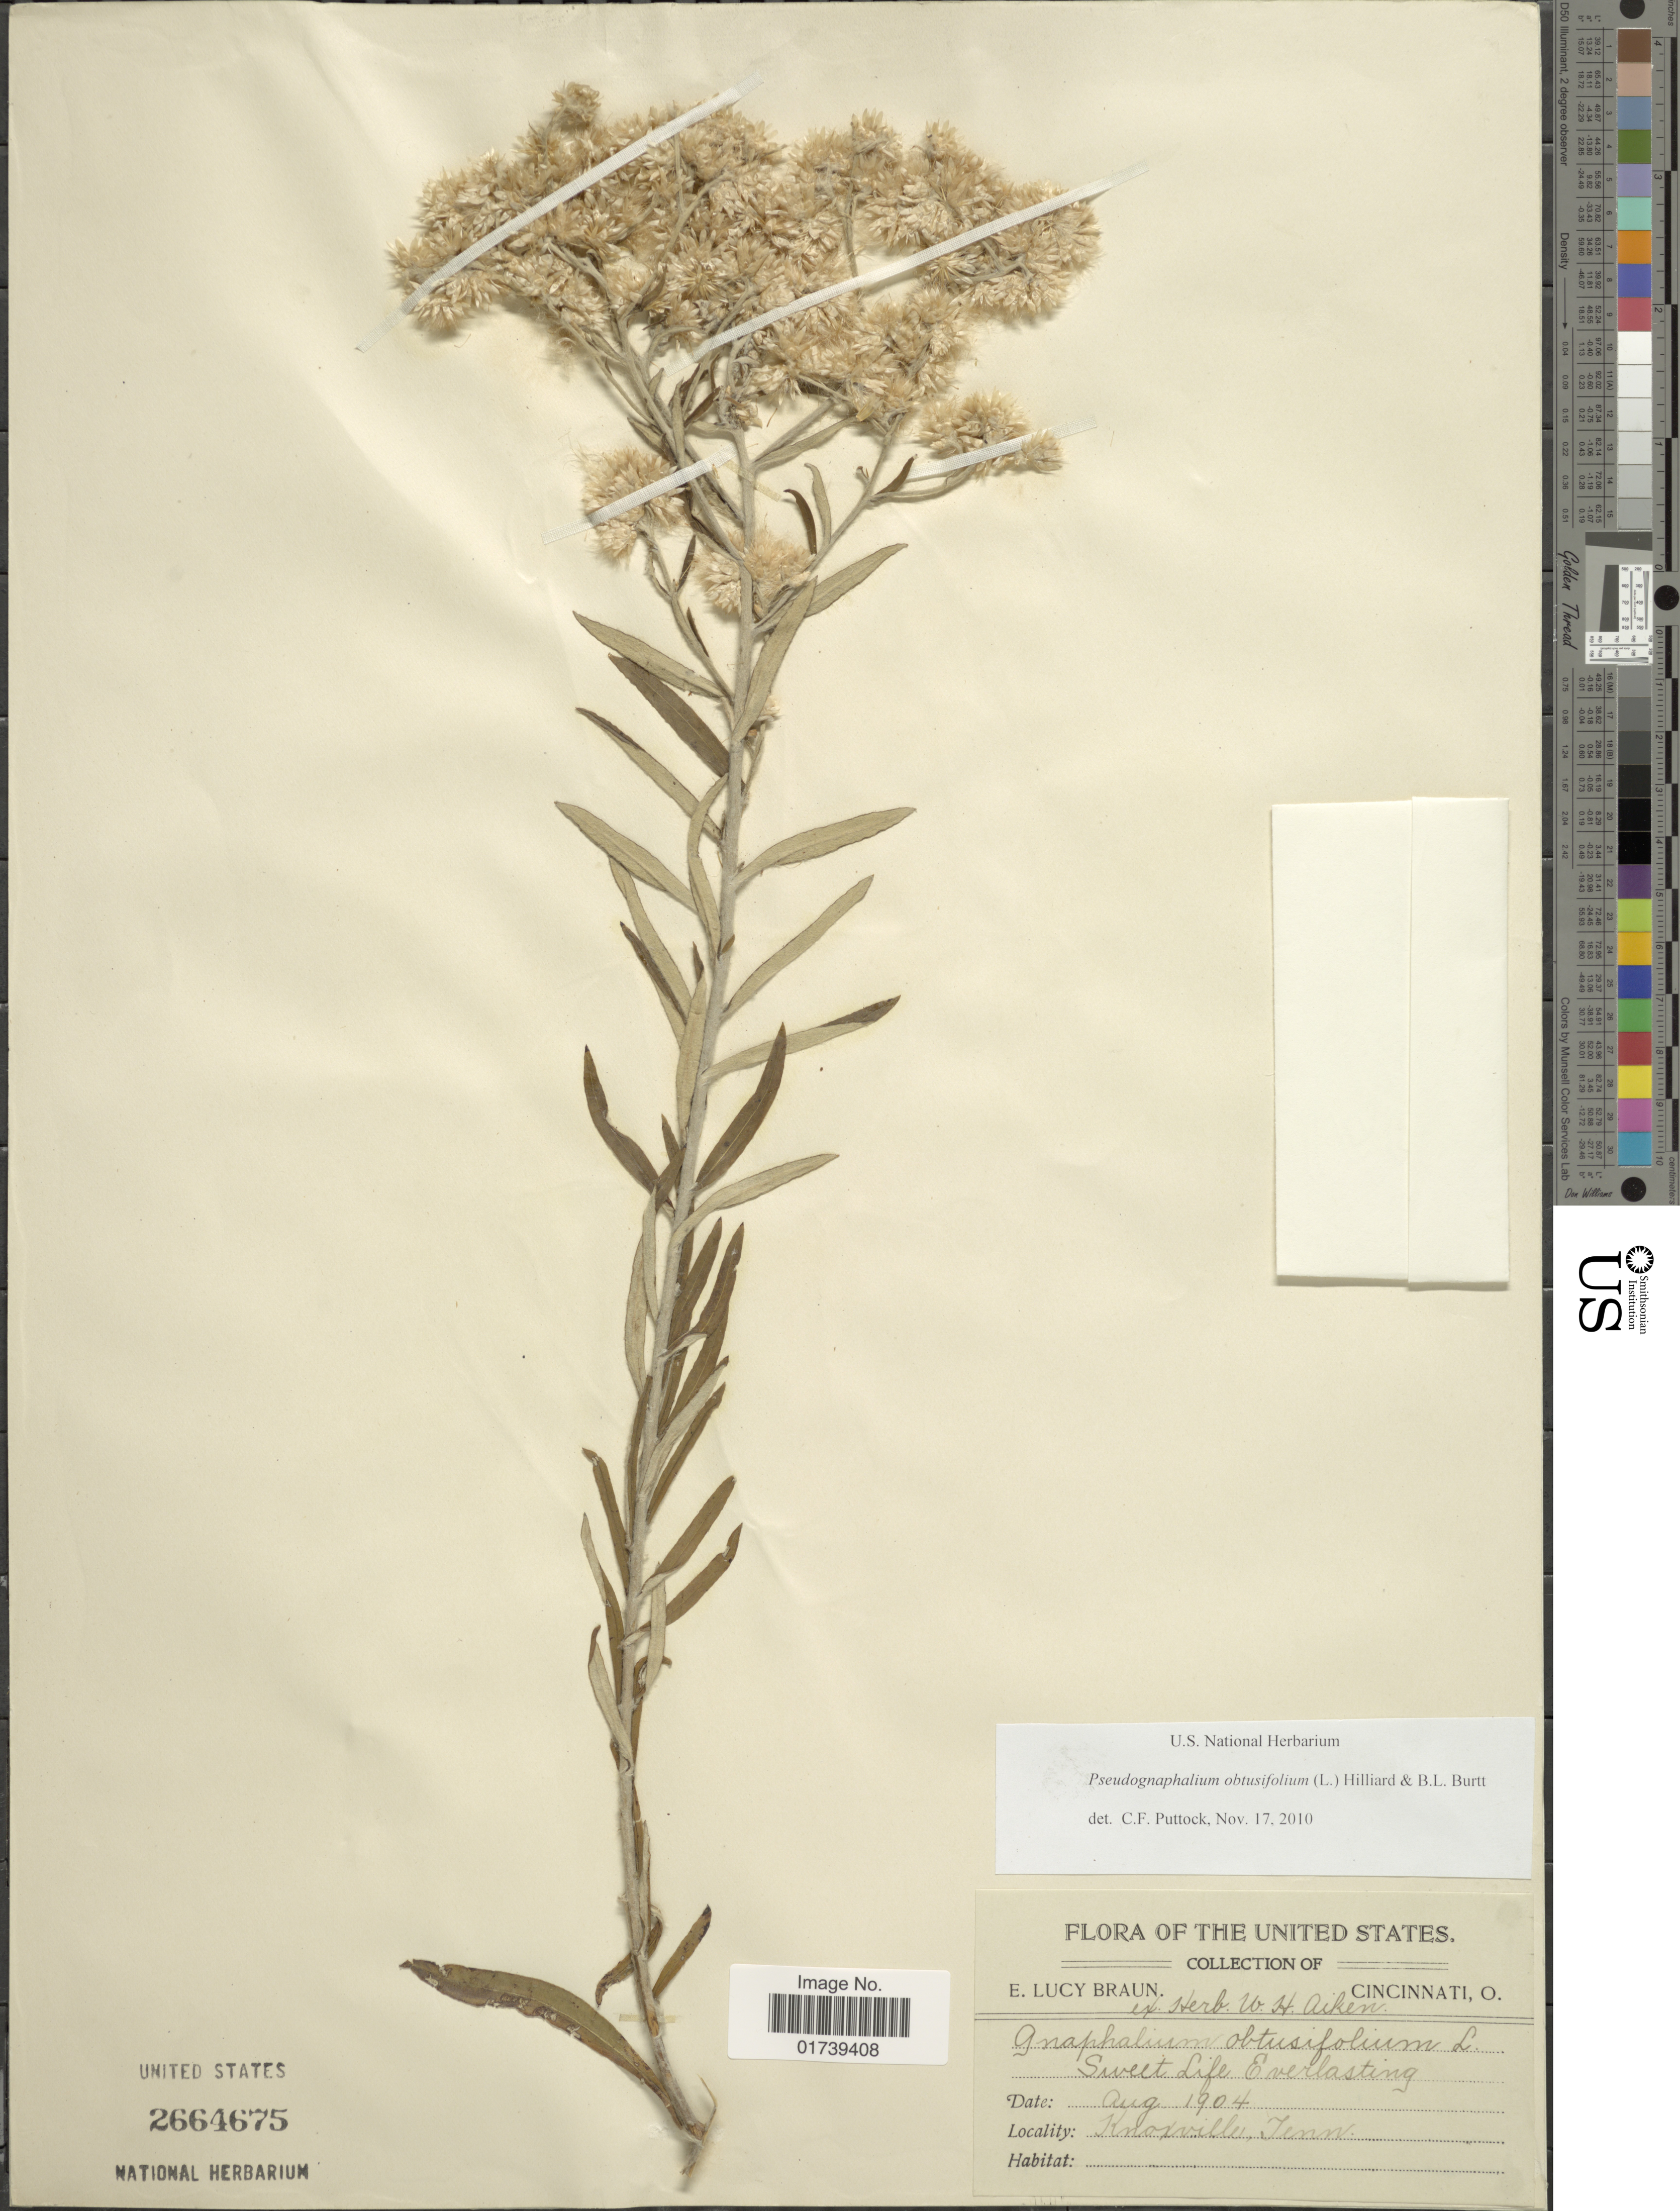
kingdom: Plantae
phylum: Tracheophyta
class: Magnoliopsida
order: Asterales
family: Asteraceae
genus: Pseudognaphalium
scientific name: Pseudognaphalium obtusifolium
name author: (L.) Hilliard & B.L. Burtt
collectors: E. L. Braun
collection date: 1904-08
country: United States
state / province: Tennessee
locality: Knoxville, Tenn.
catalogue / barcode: US 2664675